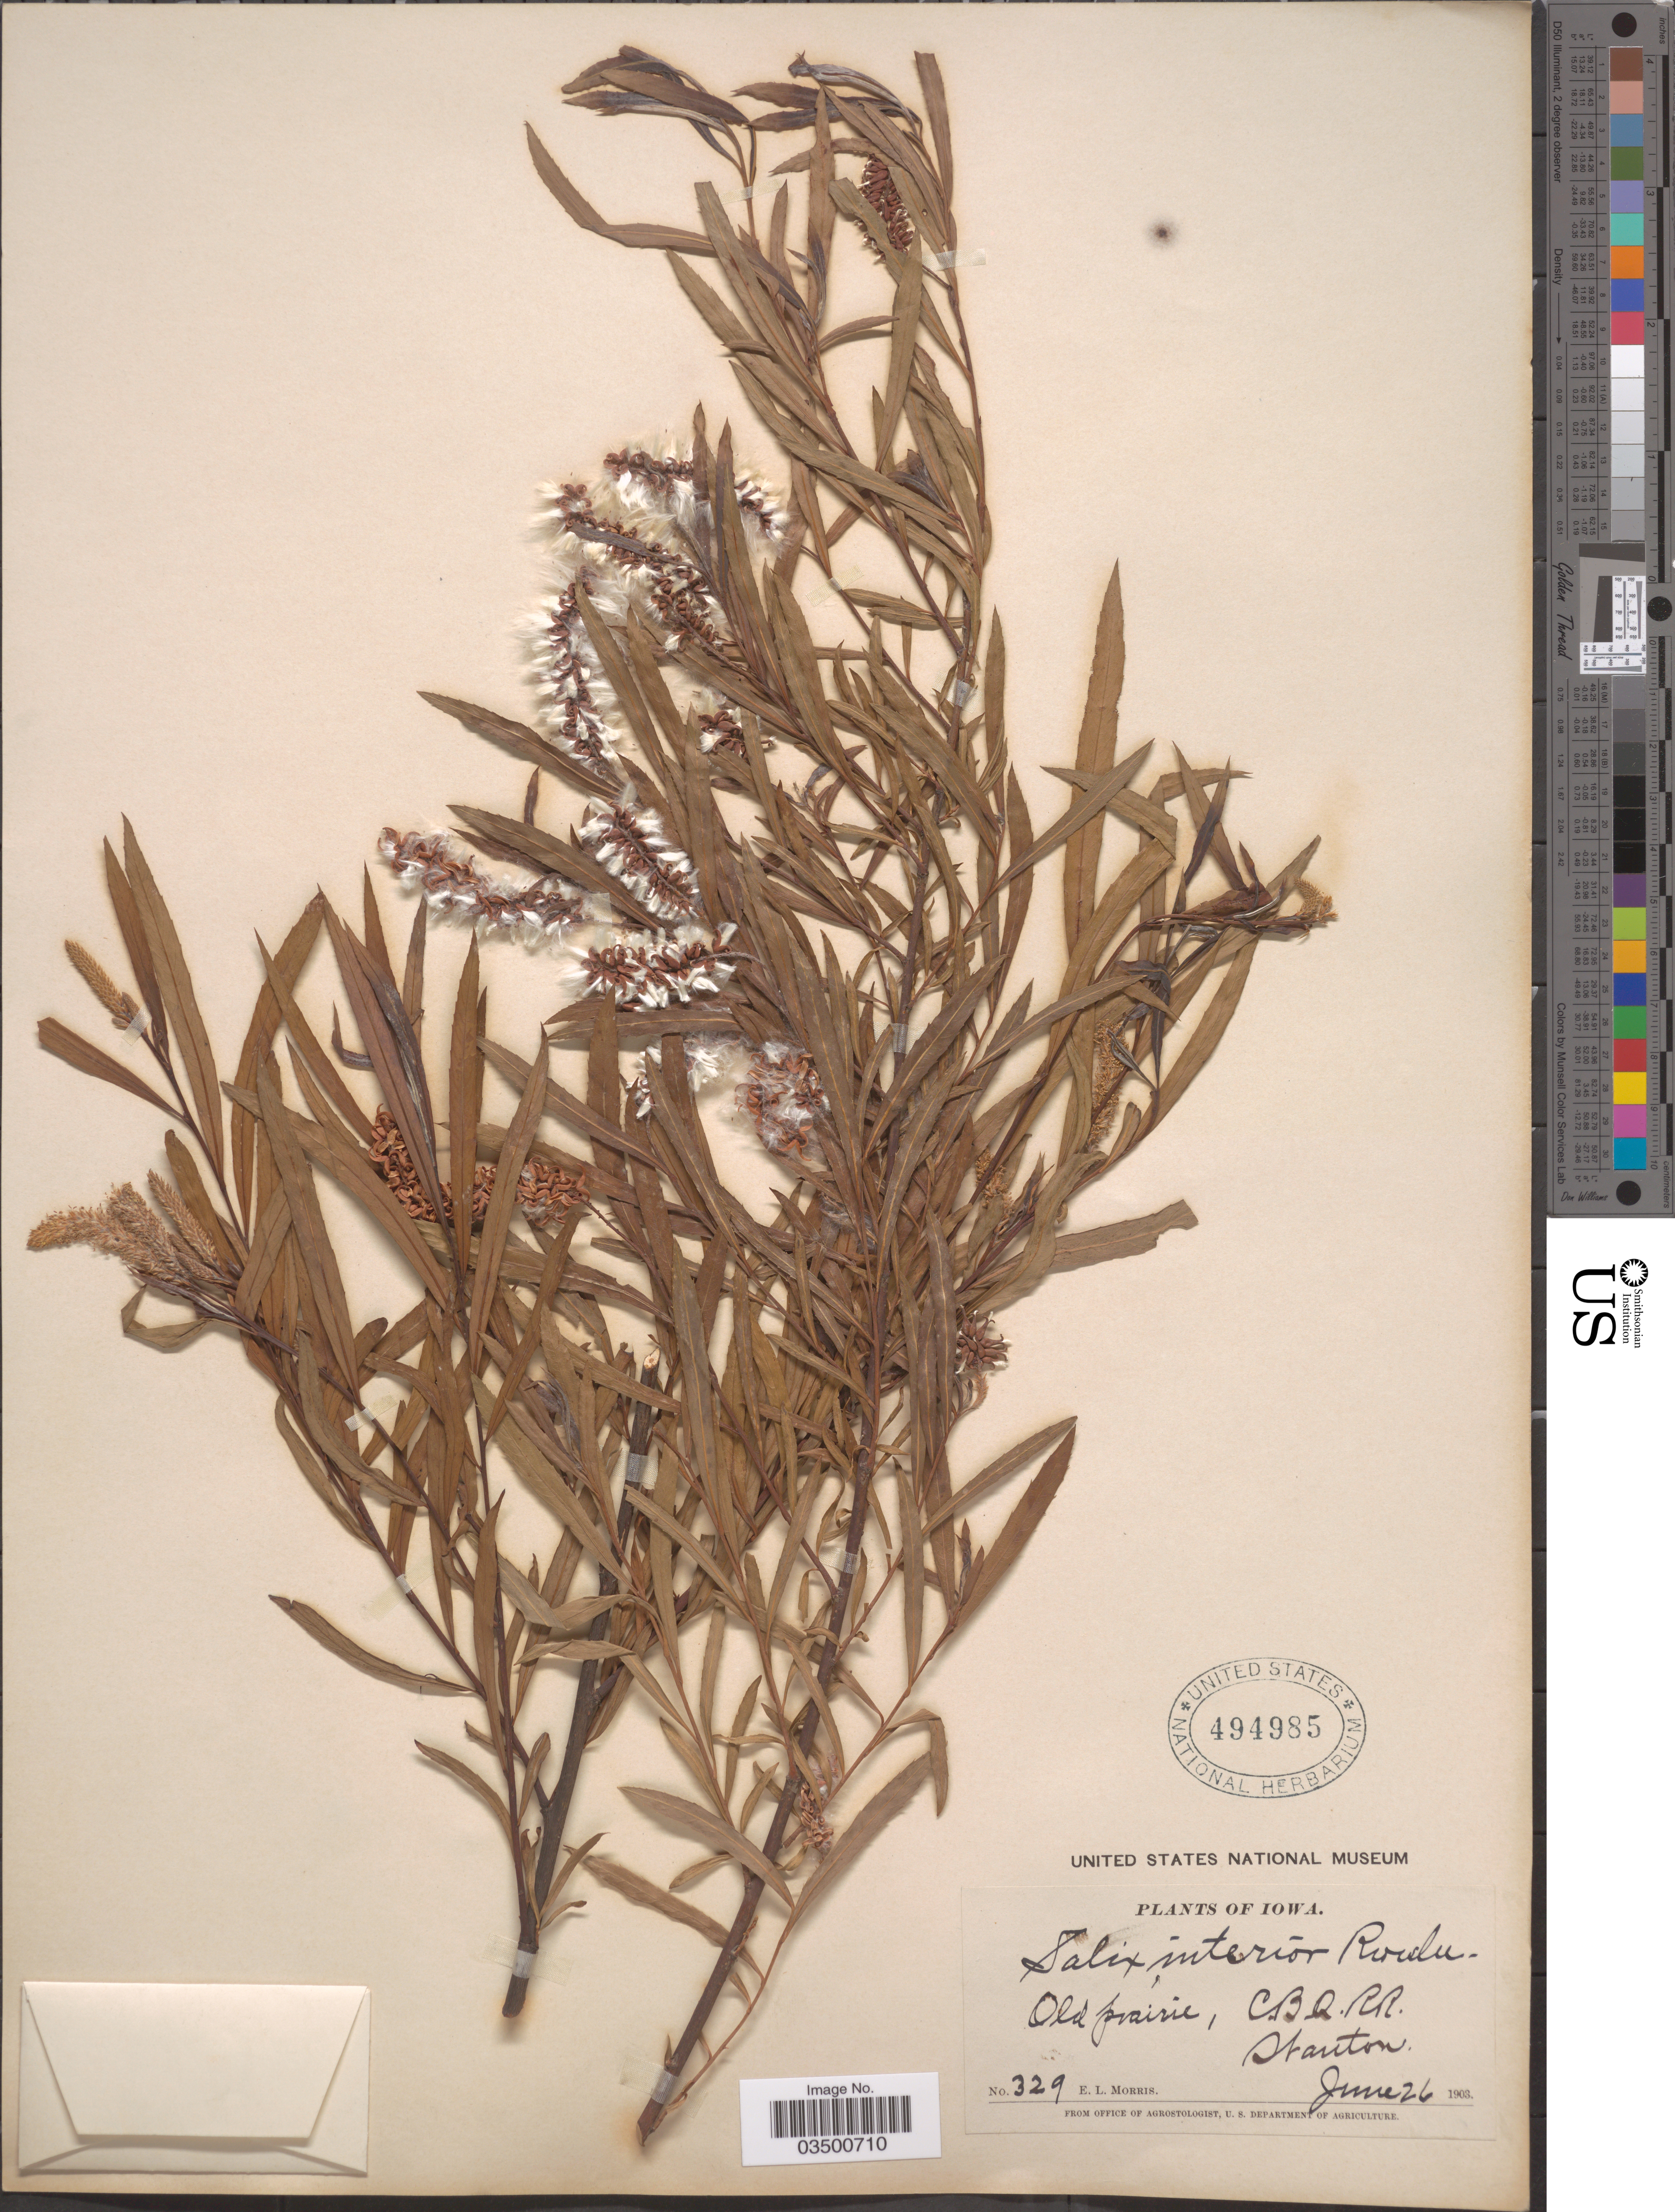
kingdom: Plantae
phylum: Tracheophyta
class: Magnoliopsida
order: Malpighiales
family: Salicaceae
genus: Salix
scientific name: Salix interior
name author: Rowlee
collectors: E. Morris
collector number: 329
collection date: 1903-06-26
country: United States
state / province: Iowa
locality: Old Prairie, CBQ. RR. Stanton.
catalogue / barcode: US 494985